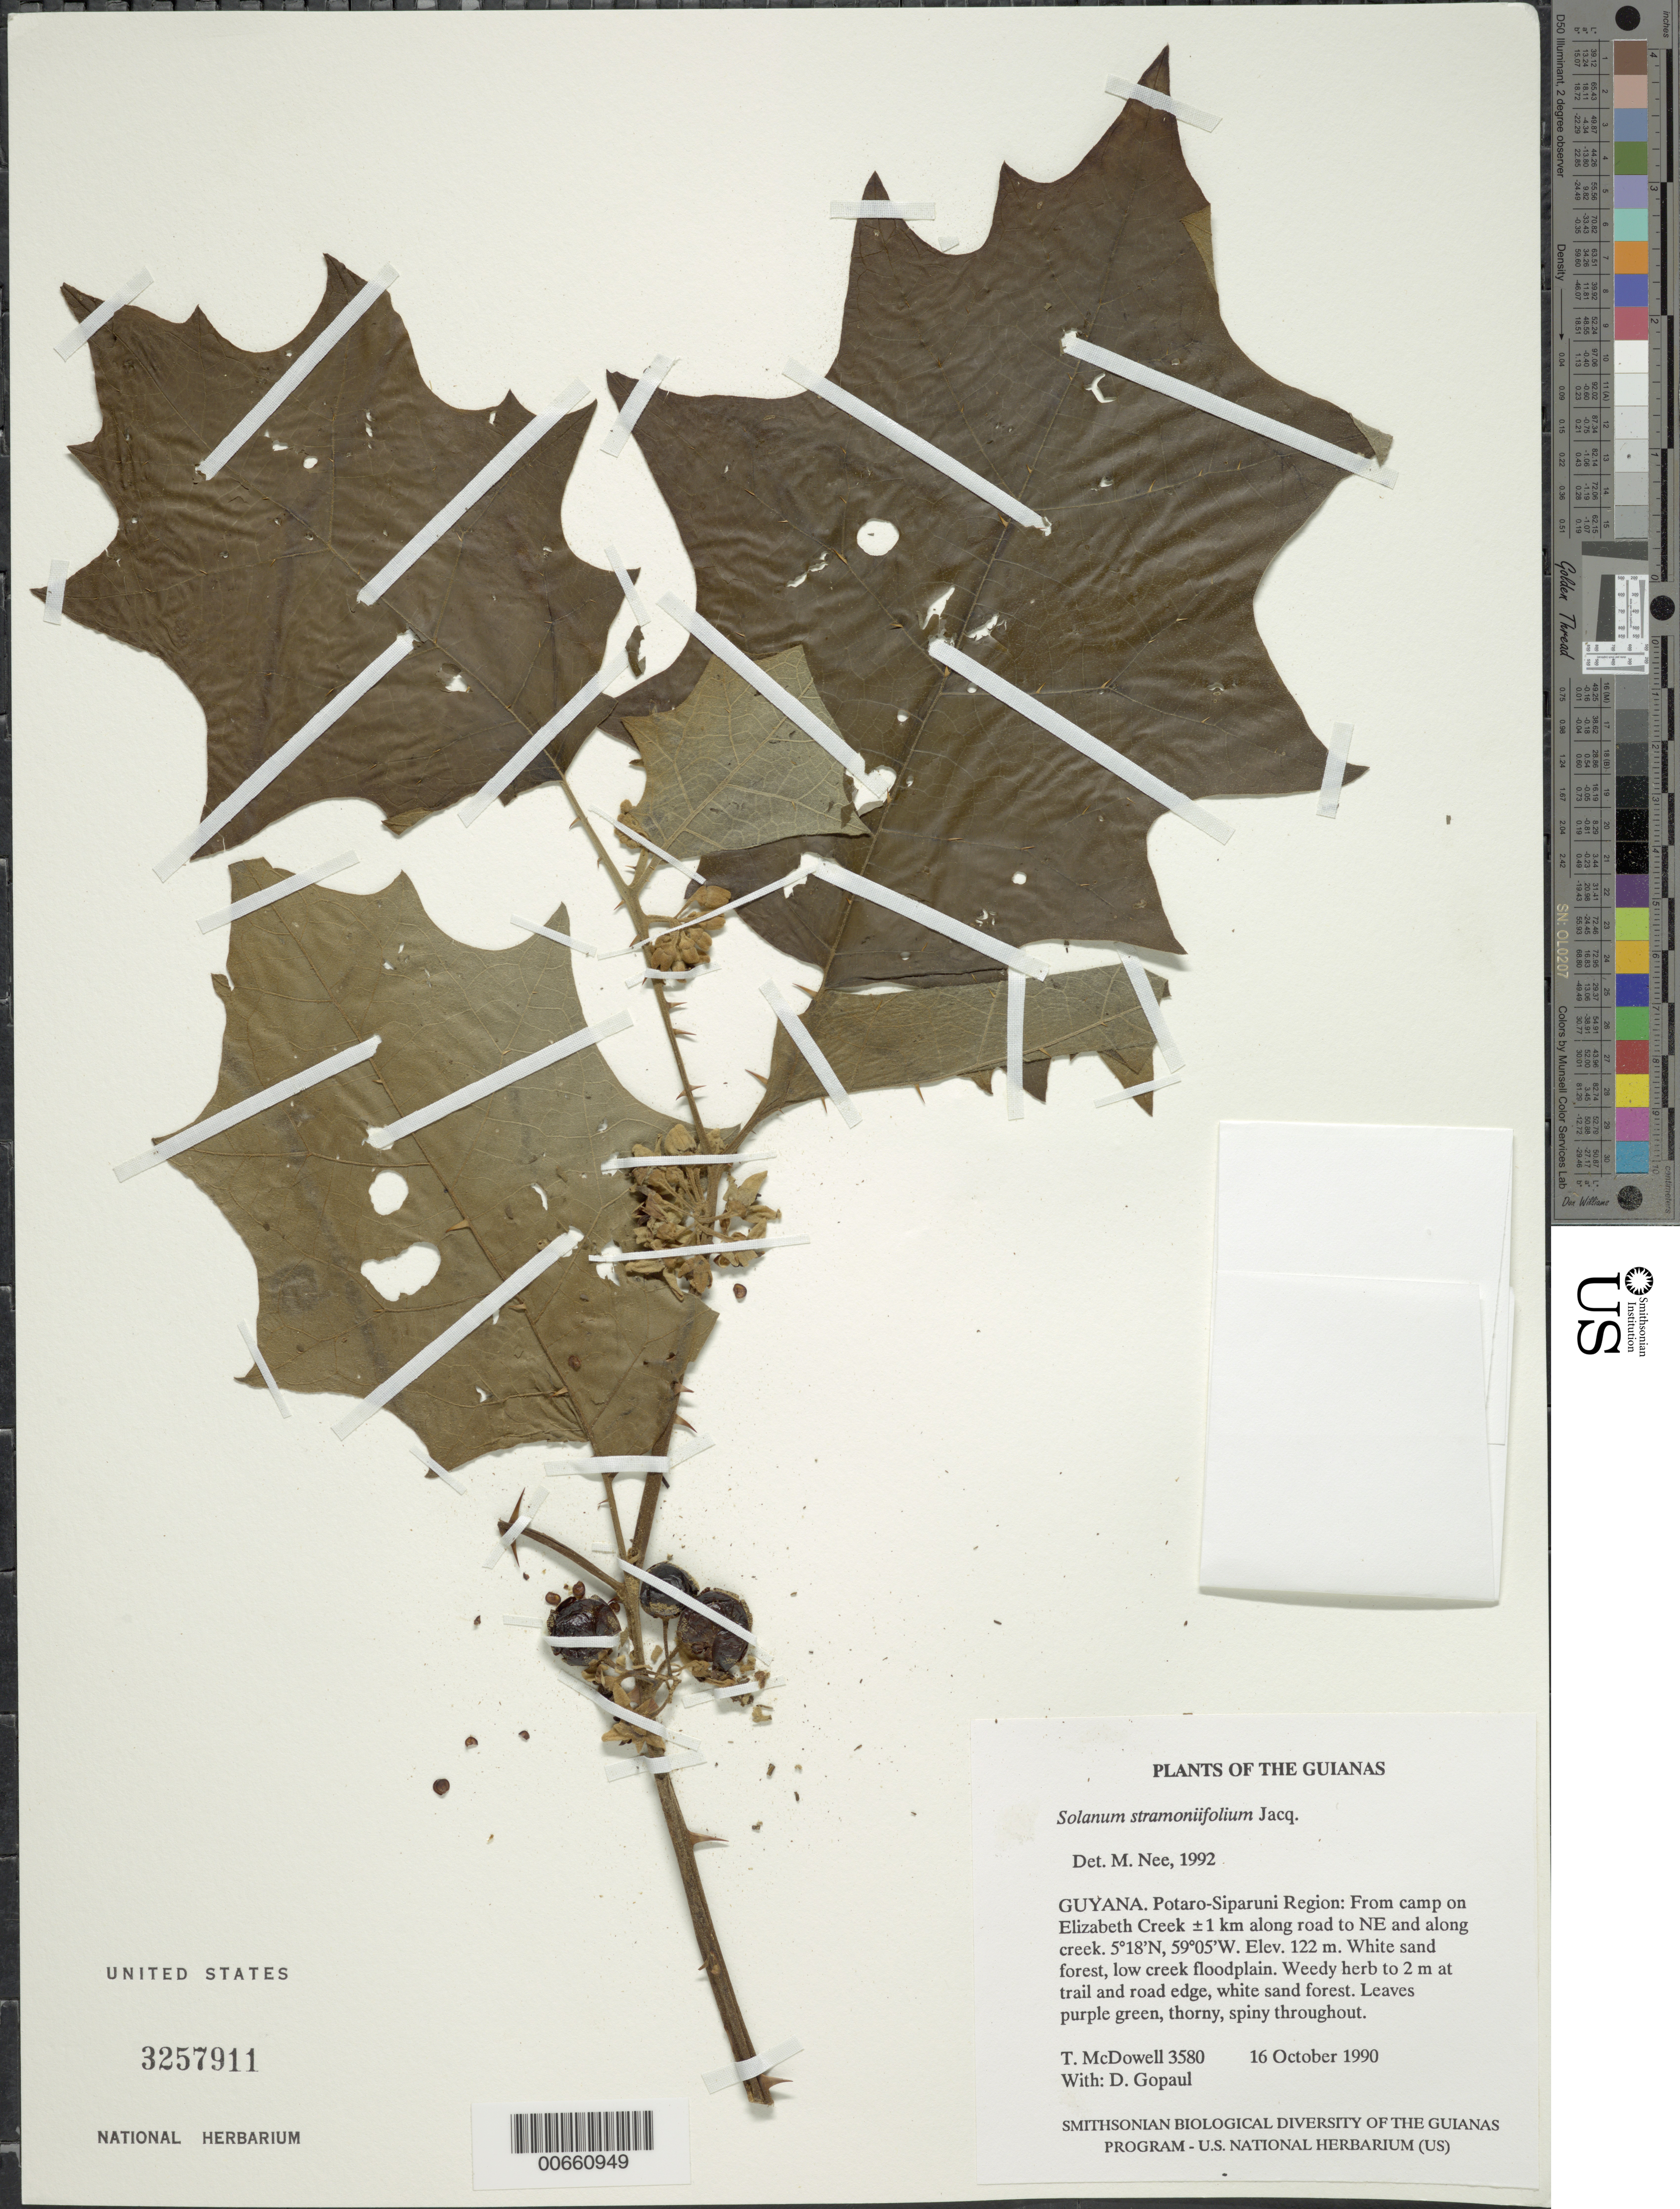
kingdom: Plantae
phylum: Tracheophyta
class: Magnoliopsida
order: Solanales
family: Solanaceae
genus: Solanum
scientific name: Solanum stramoniifolium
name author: Jacq.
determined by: Nee, Michael H.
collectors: T. McDowell & D. Gopaul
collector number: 3580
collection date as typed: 10 Oct 1990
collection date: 1990-10-10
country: Guyana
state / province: Potaro-Siparuni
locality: From camp on Elizabeth Creek ±1 km along road to NE and along creek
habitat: White sand forest, low creek floodplain and along road. At trail and road edge, white sand forest.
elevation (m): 122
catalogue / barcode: US 3257911